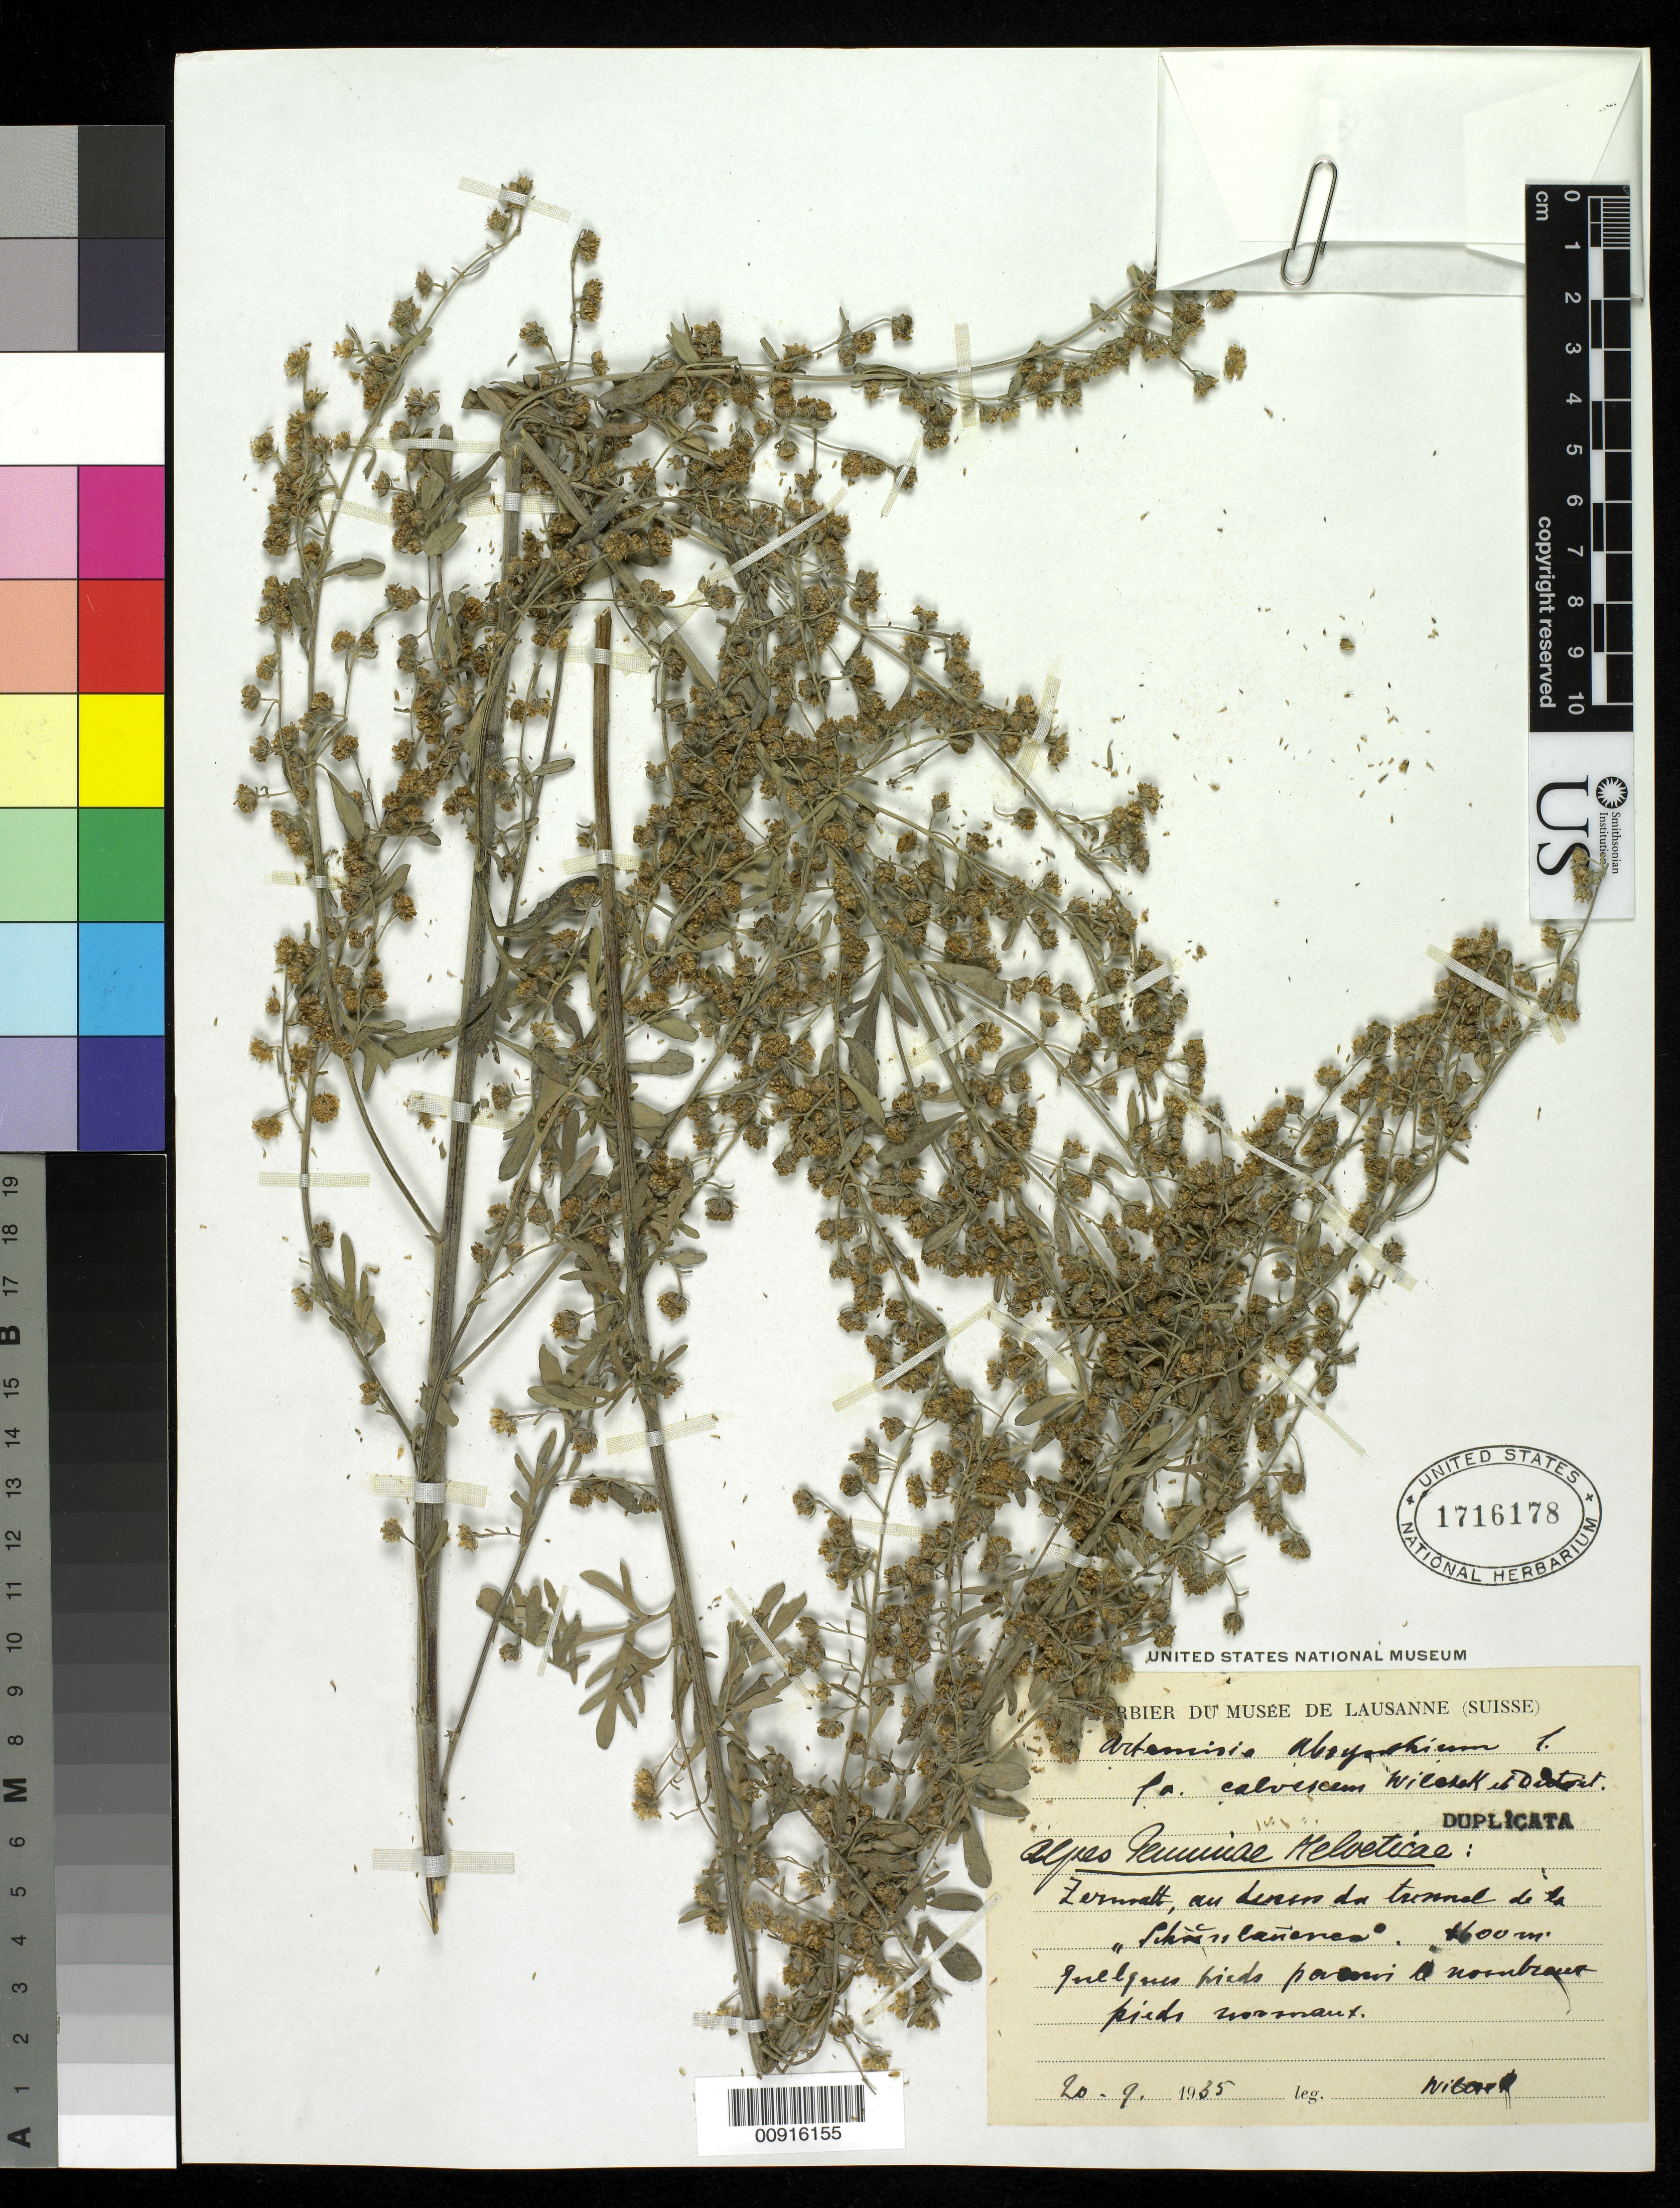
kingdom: Plantae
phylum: Tracheophyta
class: Magnoliopsida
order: Asterales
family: Asteraceae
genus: Artemisia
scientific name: Artemisia absinthium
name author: L.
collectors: C. G. Baenitz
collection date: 1935-09-20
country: Switzerland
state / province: Valais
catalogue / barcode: US 1716178